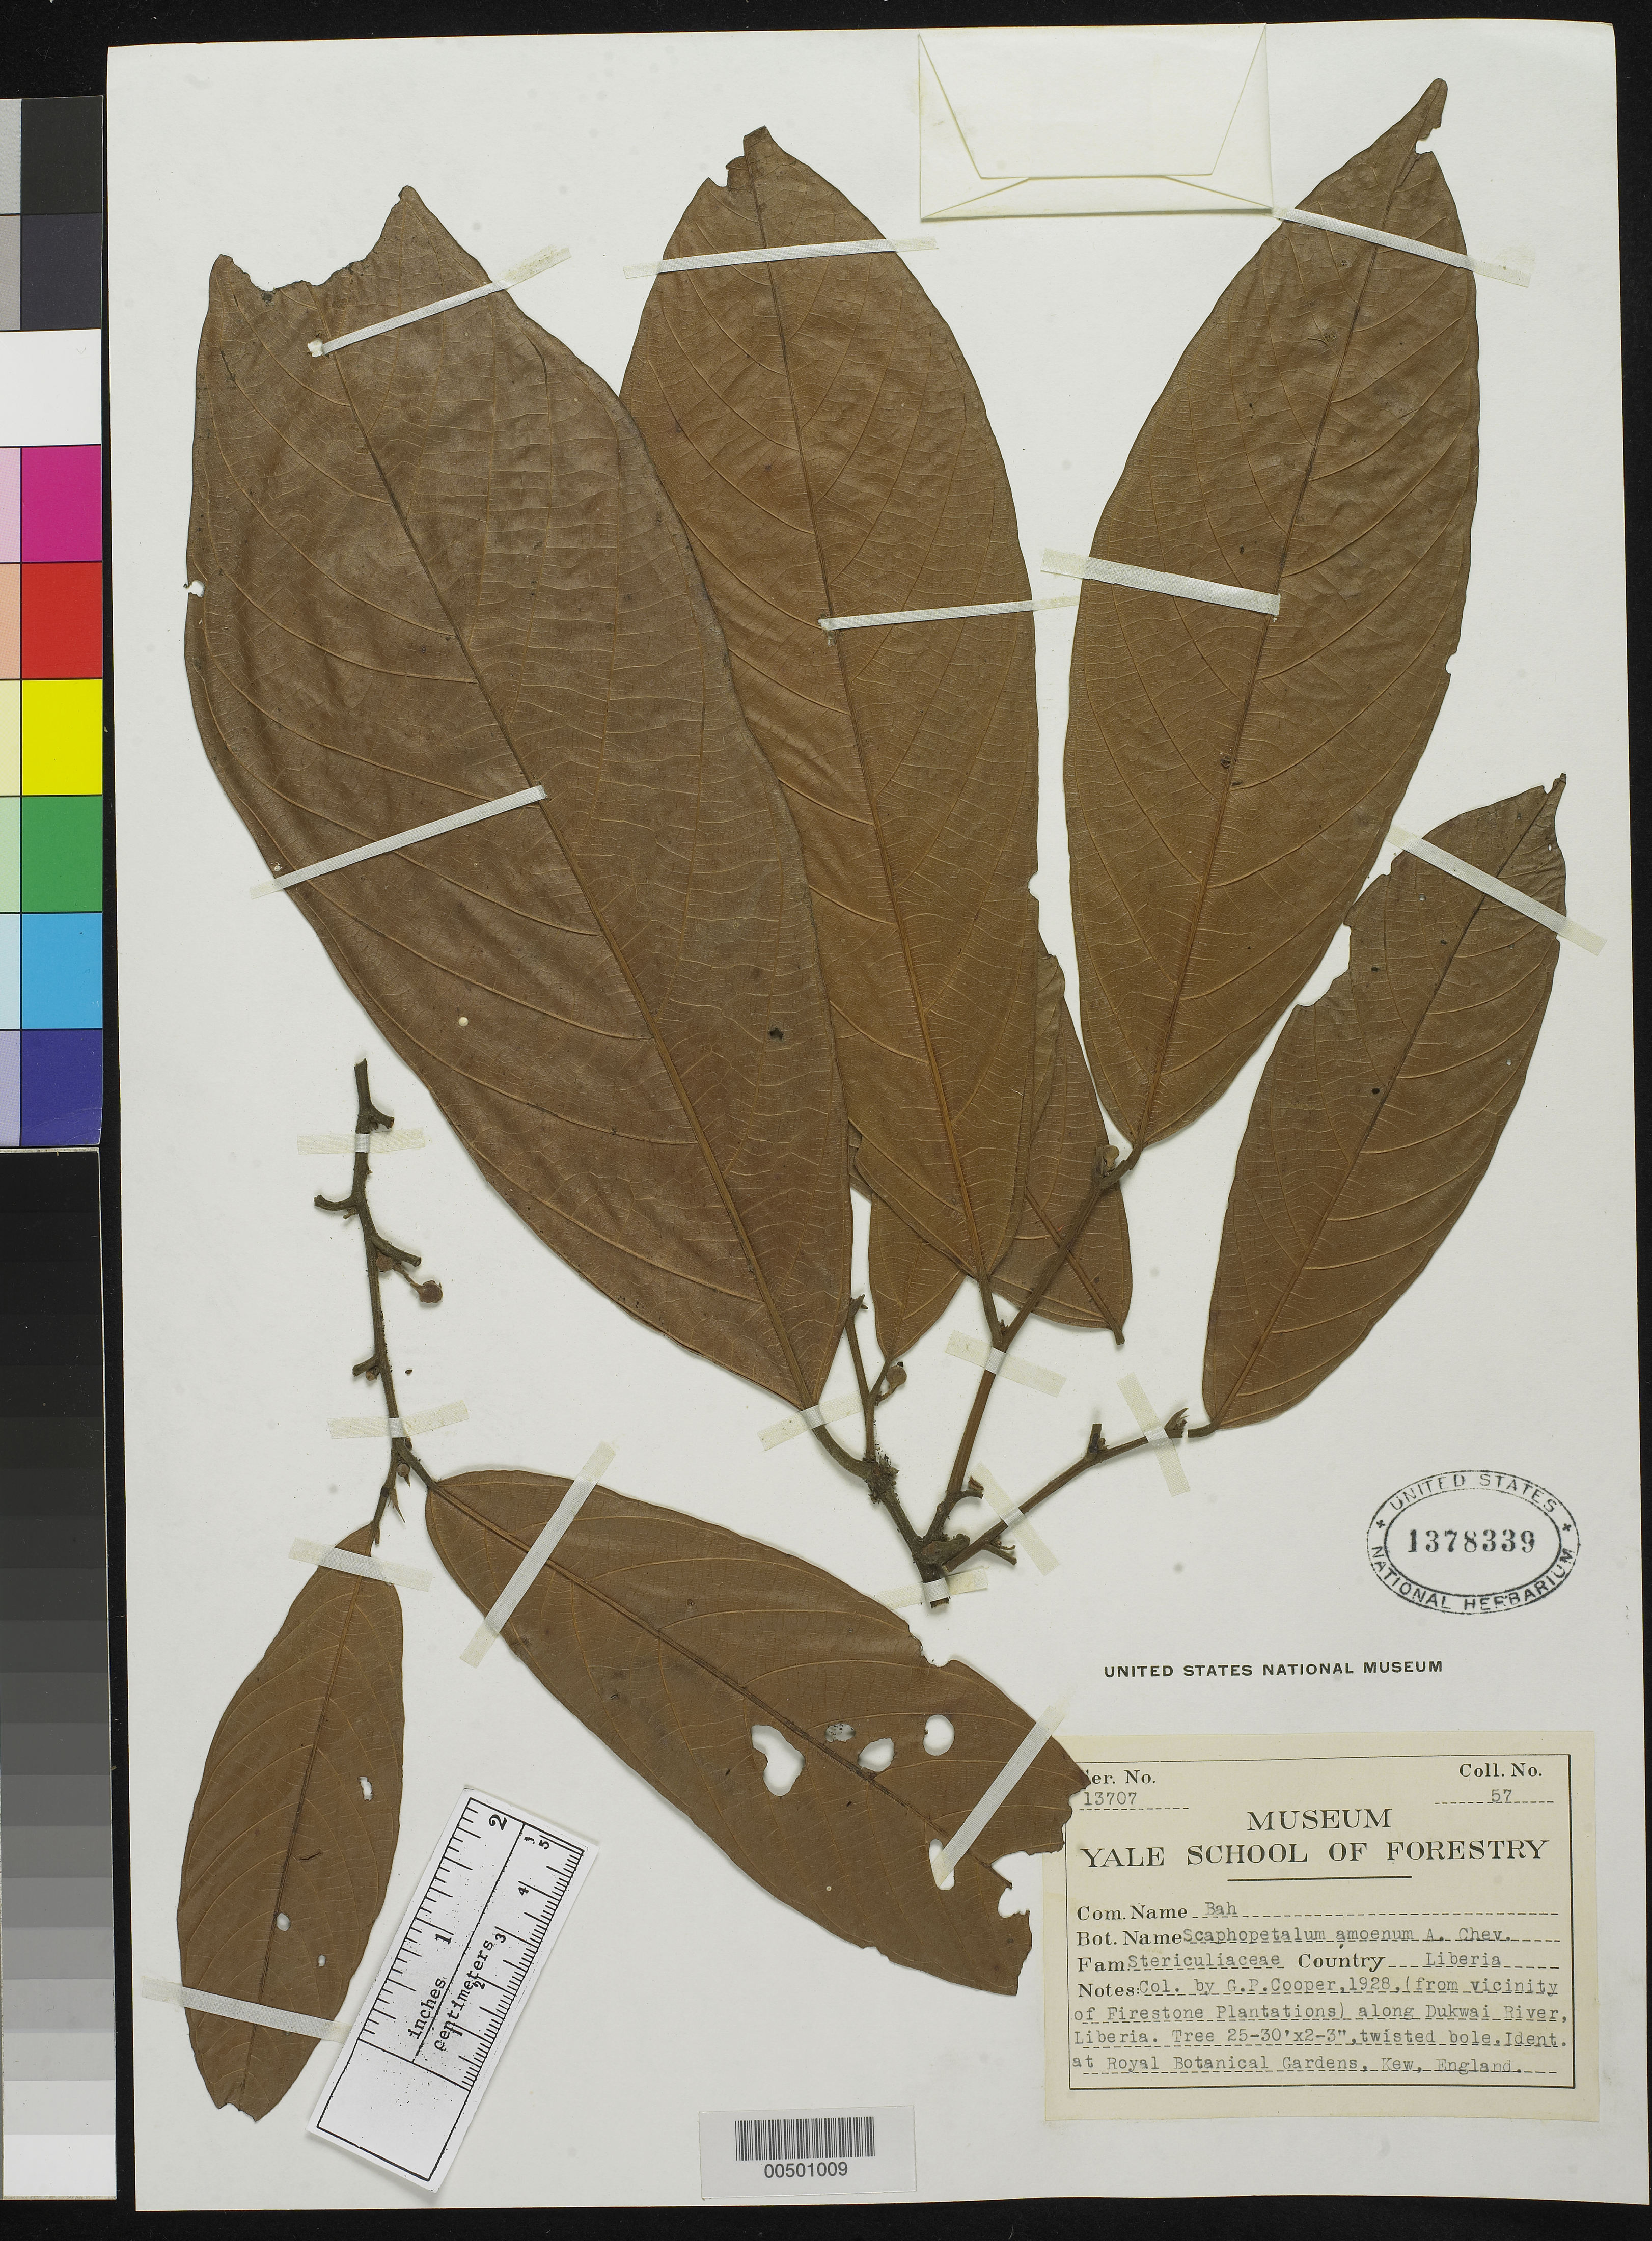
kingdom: Plantae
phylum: Tracheophyta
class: Magnoliopsida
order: Malvales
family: Malvaceae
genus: Scaphopetalum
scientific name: Scaphopetalum amoenum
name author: A. Chev.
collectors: G. Cooper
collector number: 57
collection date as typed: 1928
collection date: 1928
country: Liberia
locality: Along Dukwai River (from vicinity of Firestone Plantations)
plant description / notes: Common name: Bah; MAD, US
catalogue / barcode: US 1378339